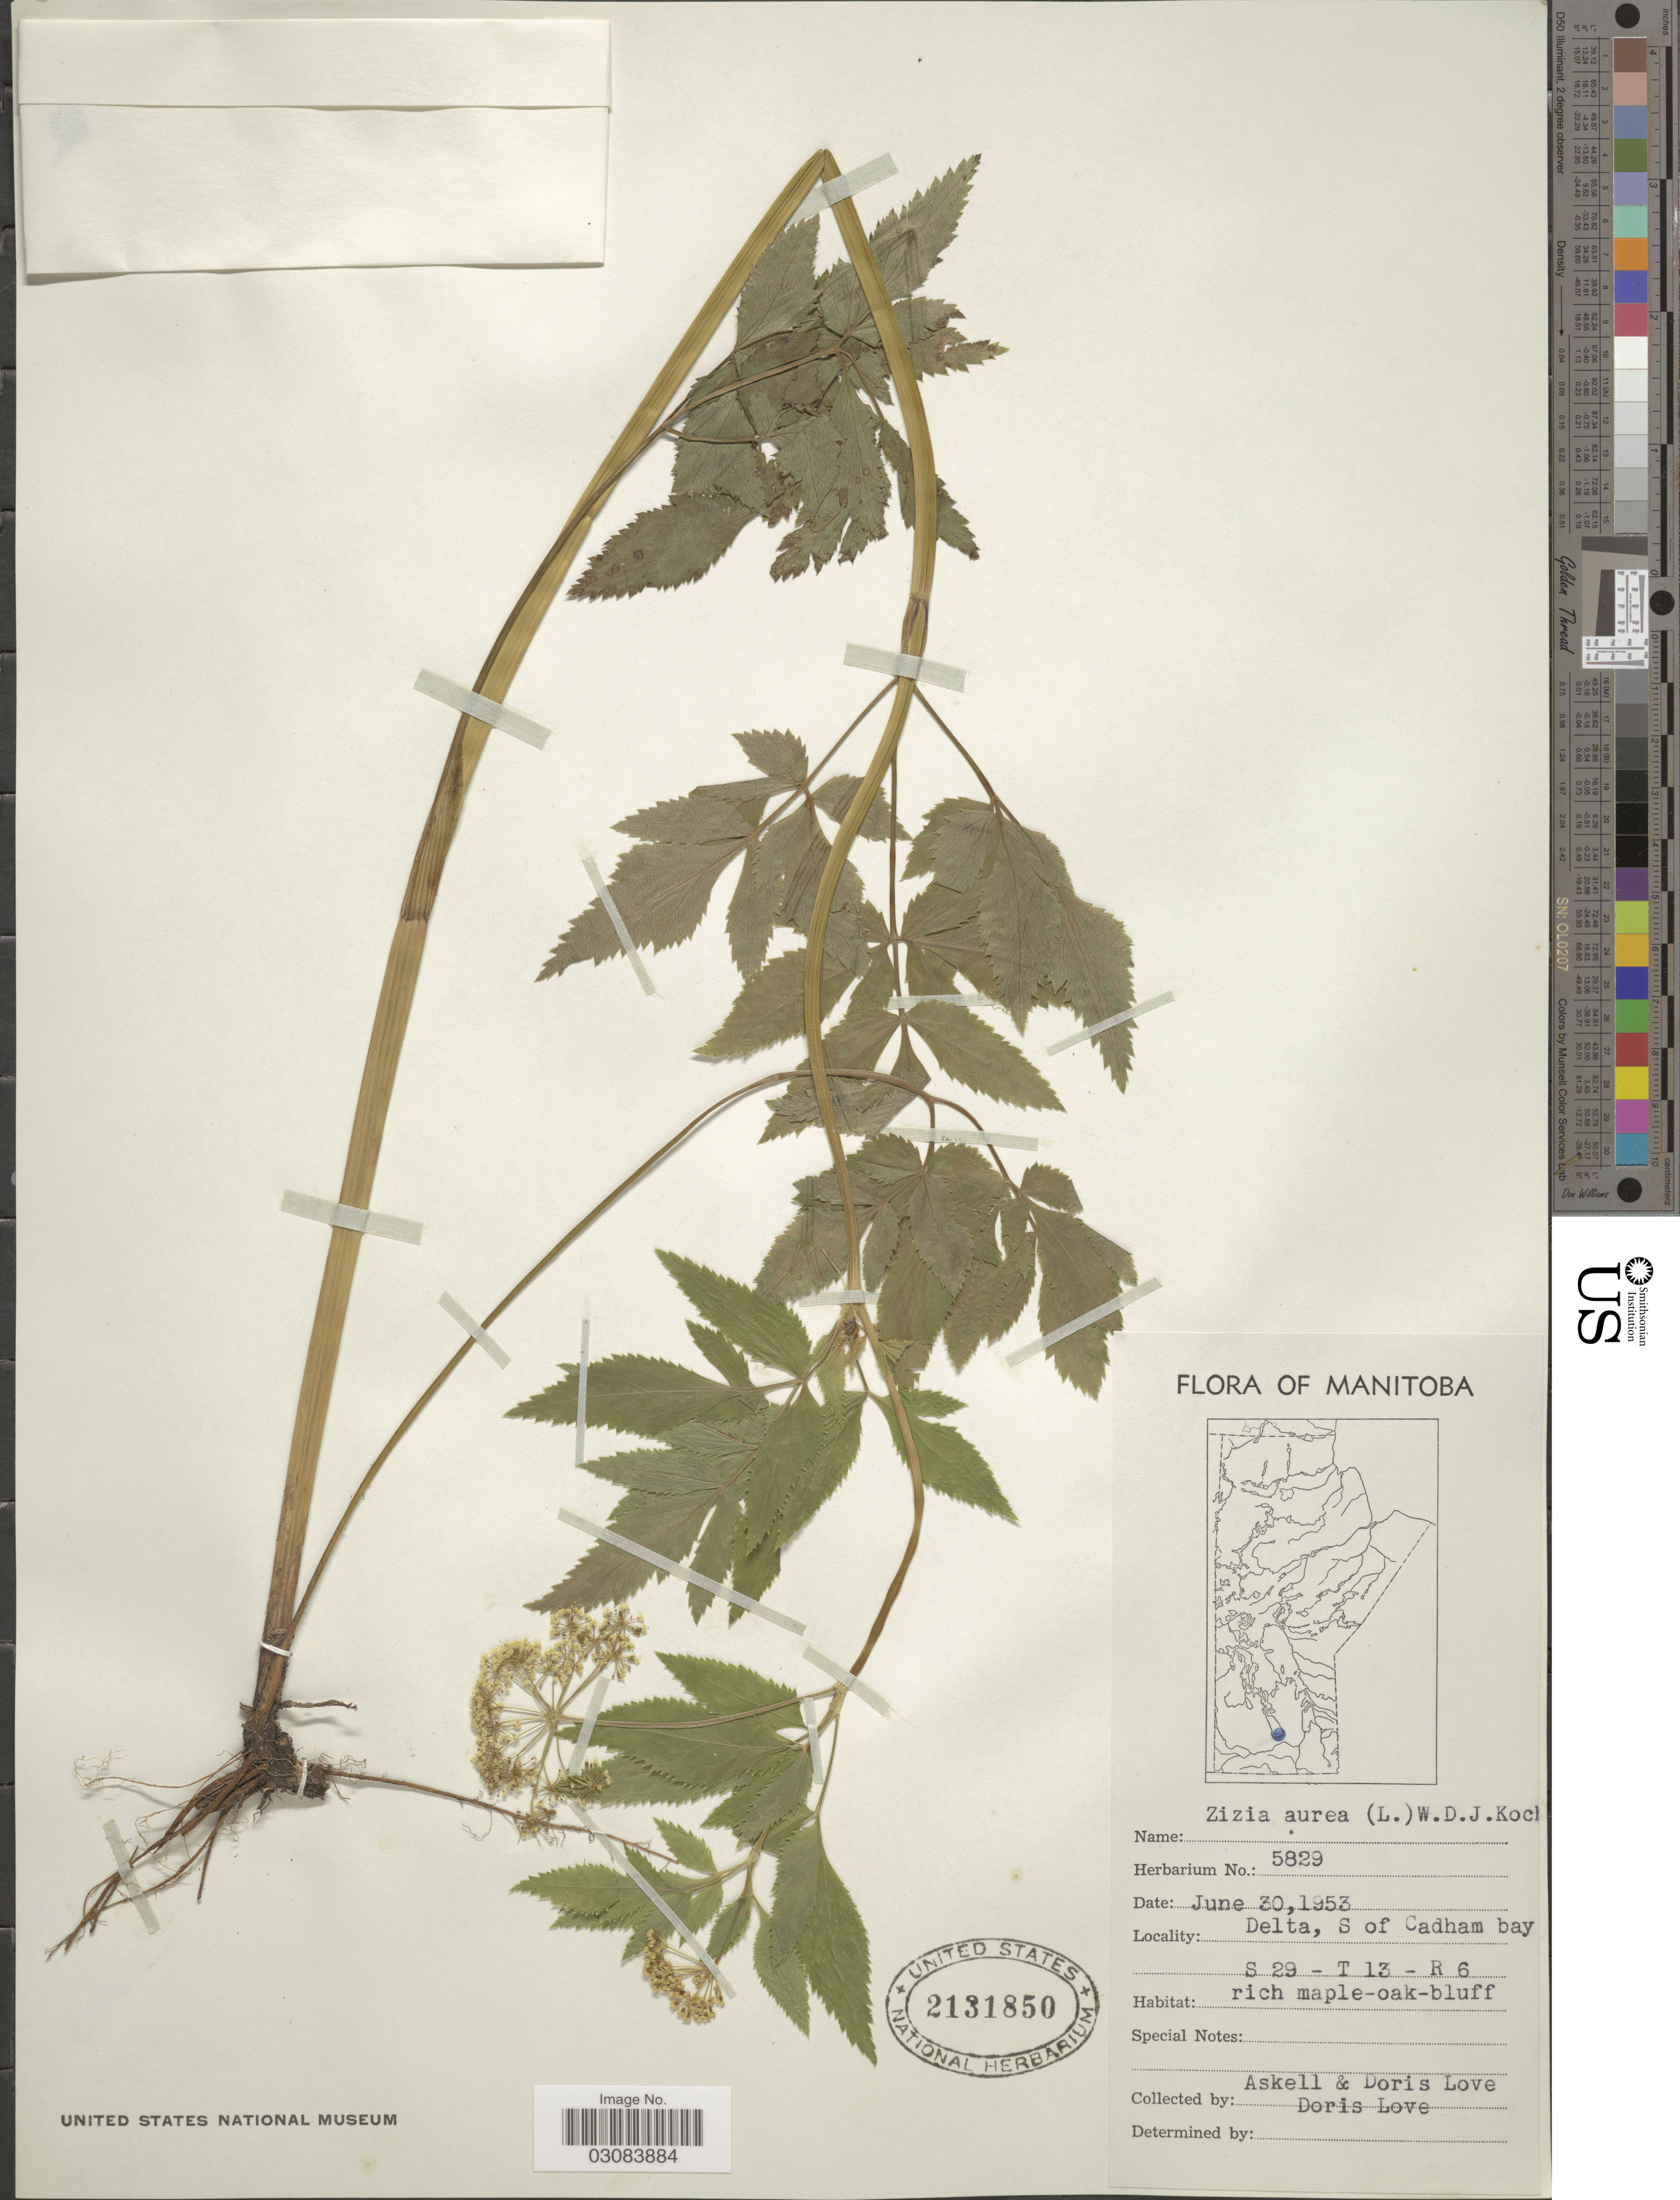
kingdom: Plantae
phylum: Tracheophyta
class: Magnoliopsida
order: Apiales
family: Apiaceae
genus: Zizia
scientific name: Zizia aurea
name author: (L.) Koch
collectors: Á. Löve & D. Löve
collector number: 5829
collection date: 1953-06-30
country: Canada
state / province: Manitoba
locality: Delta, S of Cadham bay. S 29 - T 13 - R 6.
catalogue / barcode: US 2131850